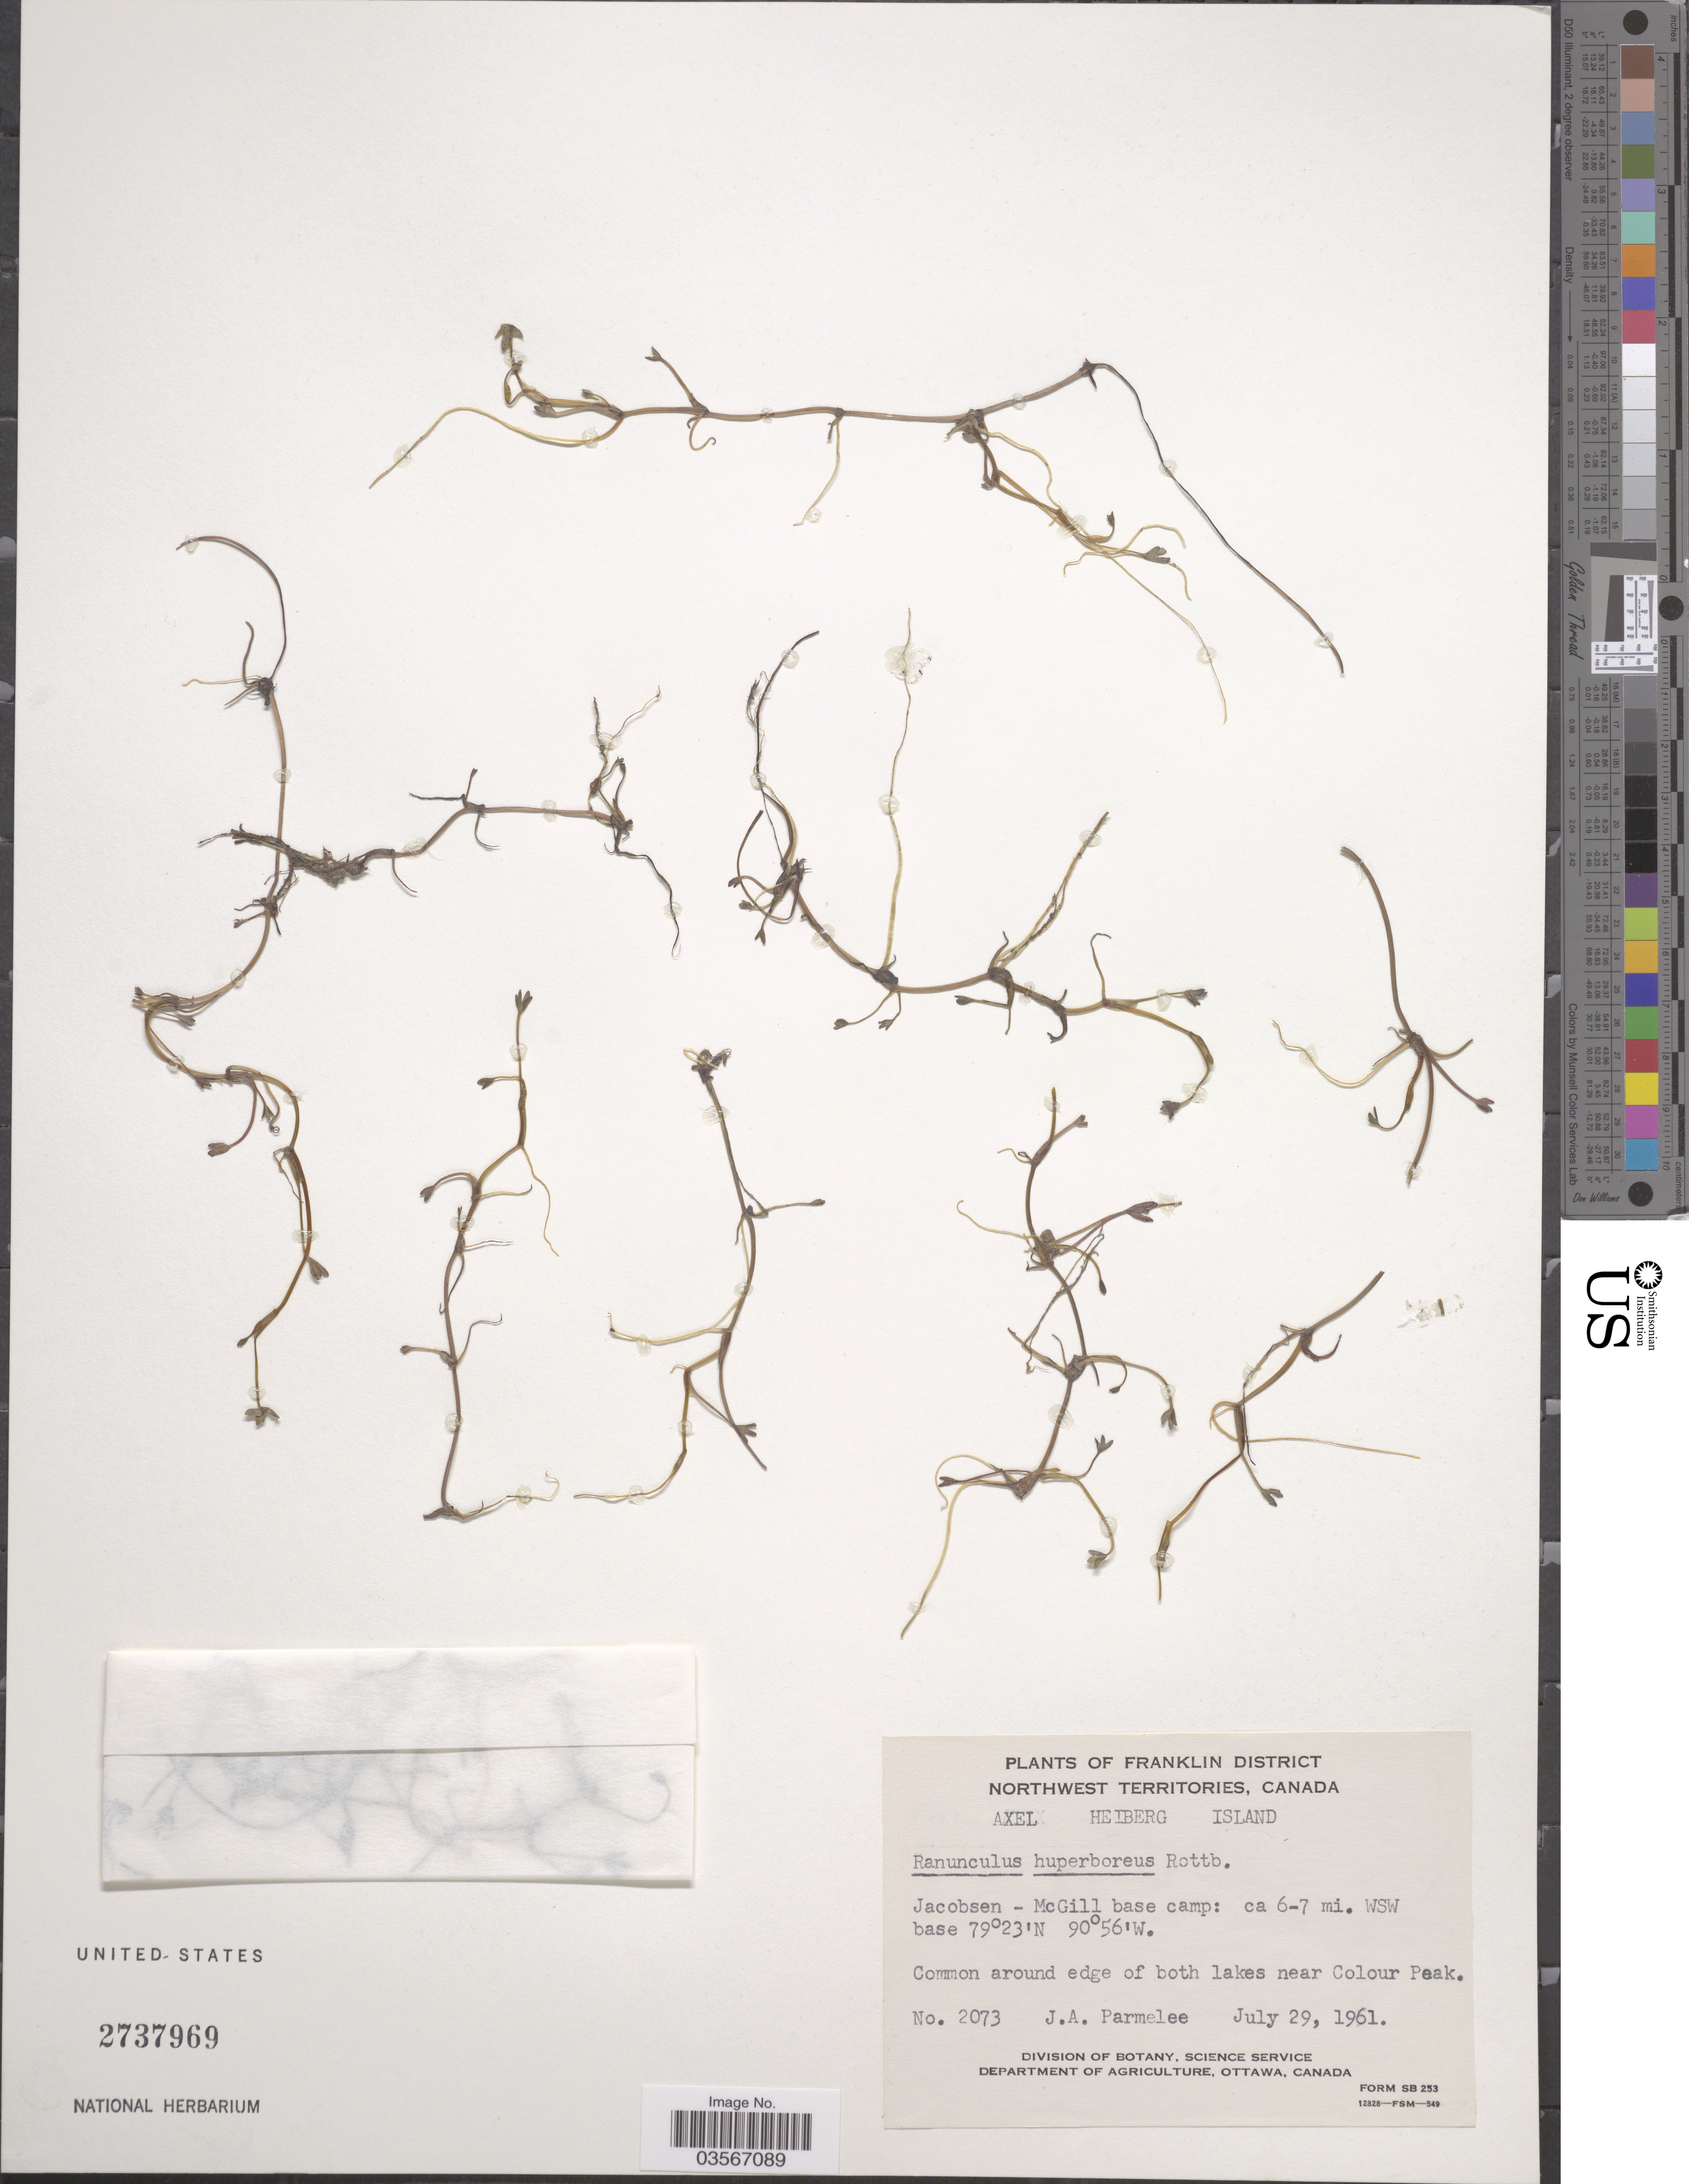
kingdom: Plantae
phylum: Tracheophyta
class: Magnoliopsida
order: Ranunculales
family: Ranunculaceae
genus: Ranunculus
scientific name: Ranunculus hyperboreus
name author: Rottb.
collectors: J. A. Parmelee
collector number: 2073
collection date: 1961-07-29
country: Canada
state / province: Northwest Territories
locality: Franklin District, Axel Heiberg Island. Jacobsen - McGill base camp: ca 6-7 mi. WSW base. Common around edge of both lakes near Colour Peak.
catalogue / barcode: US 2737969